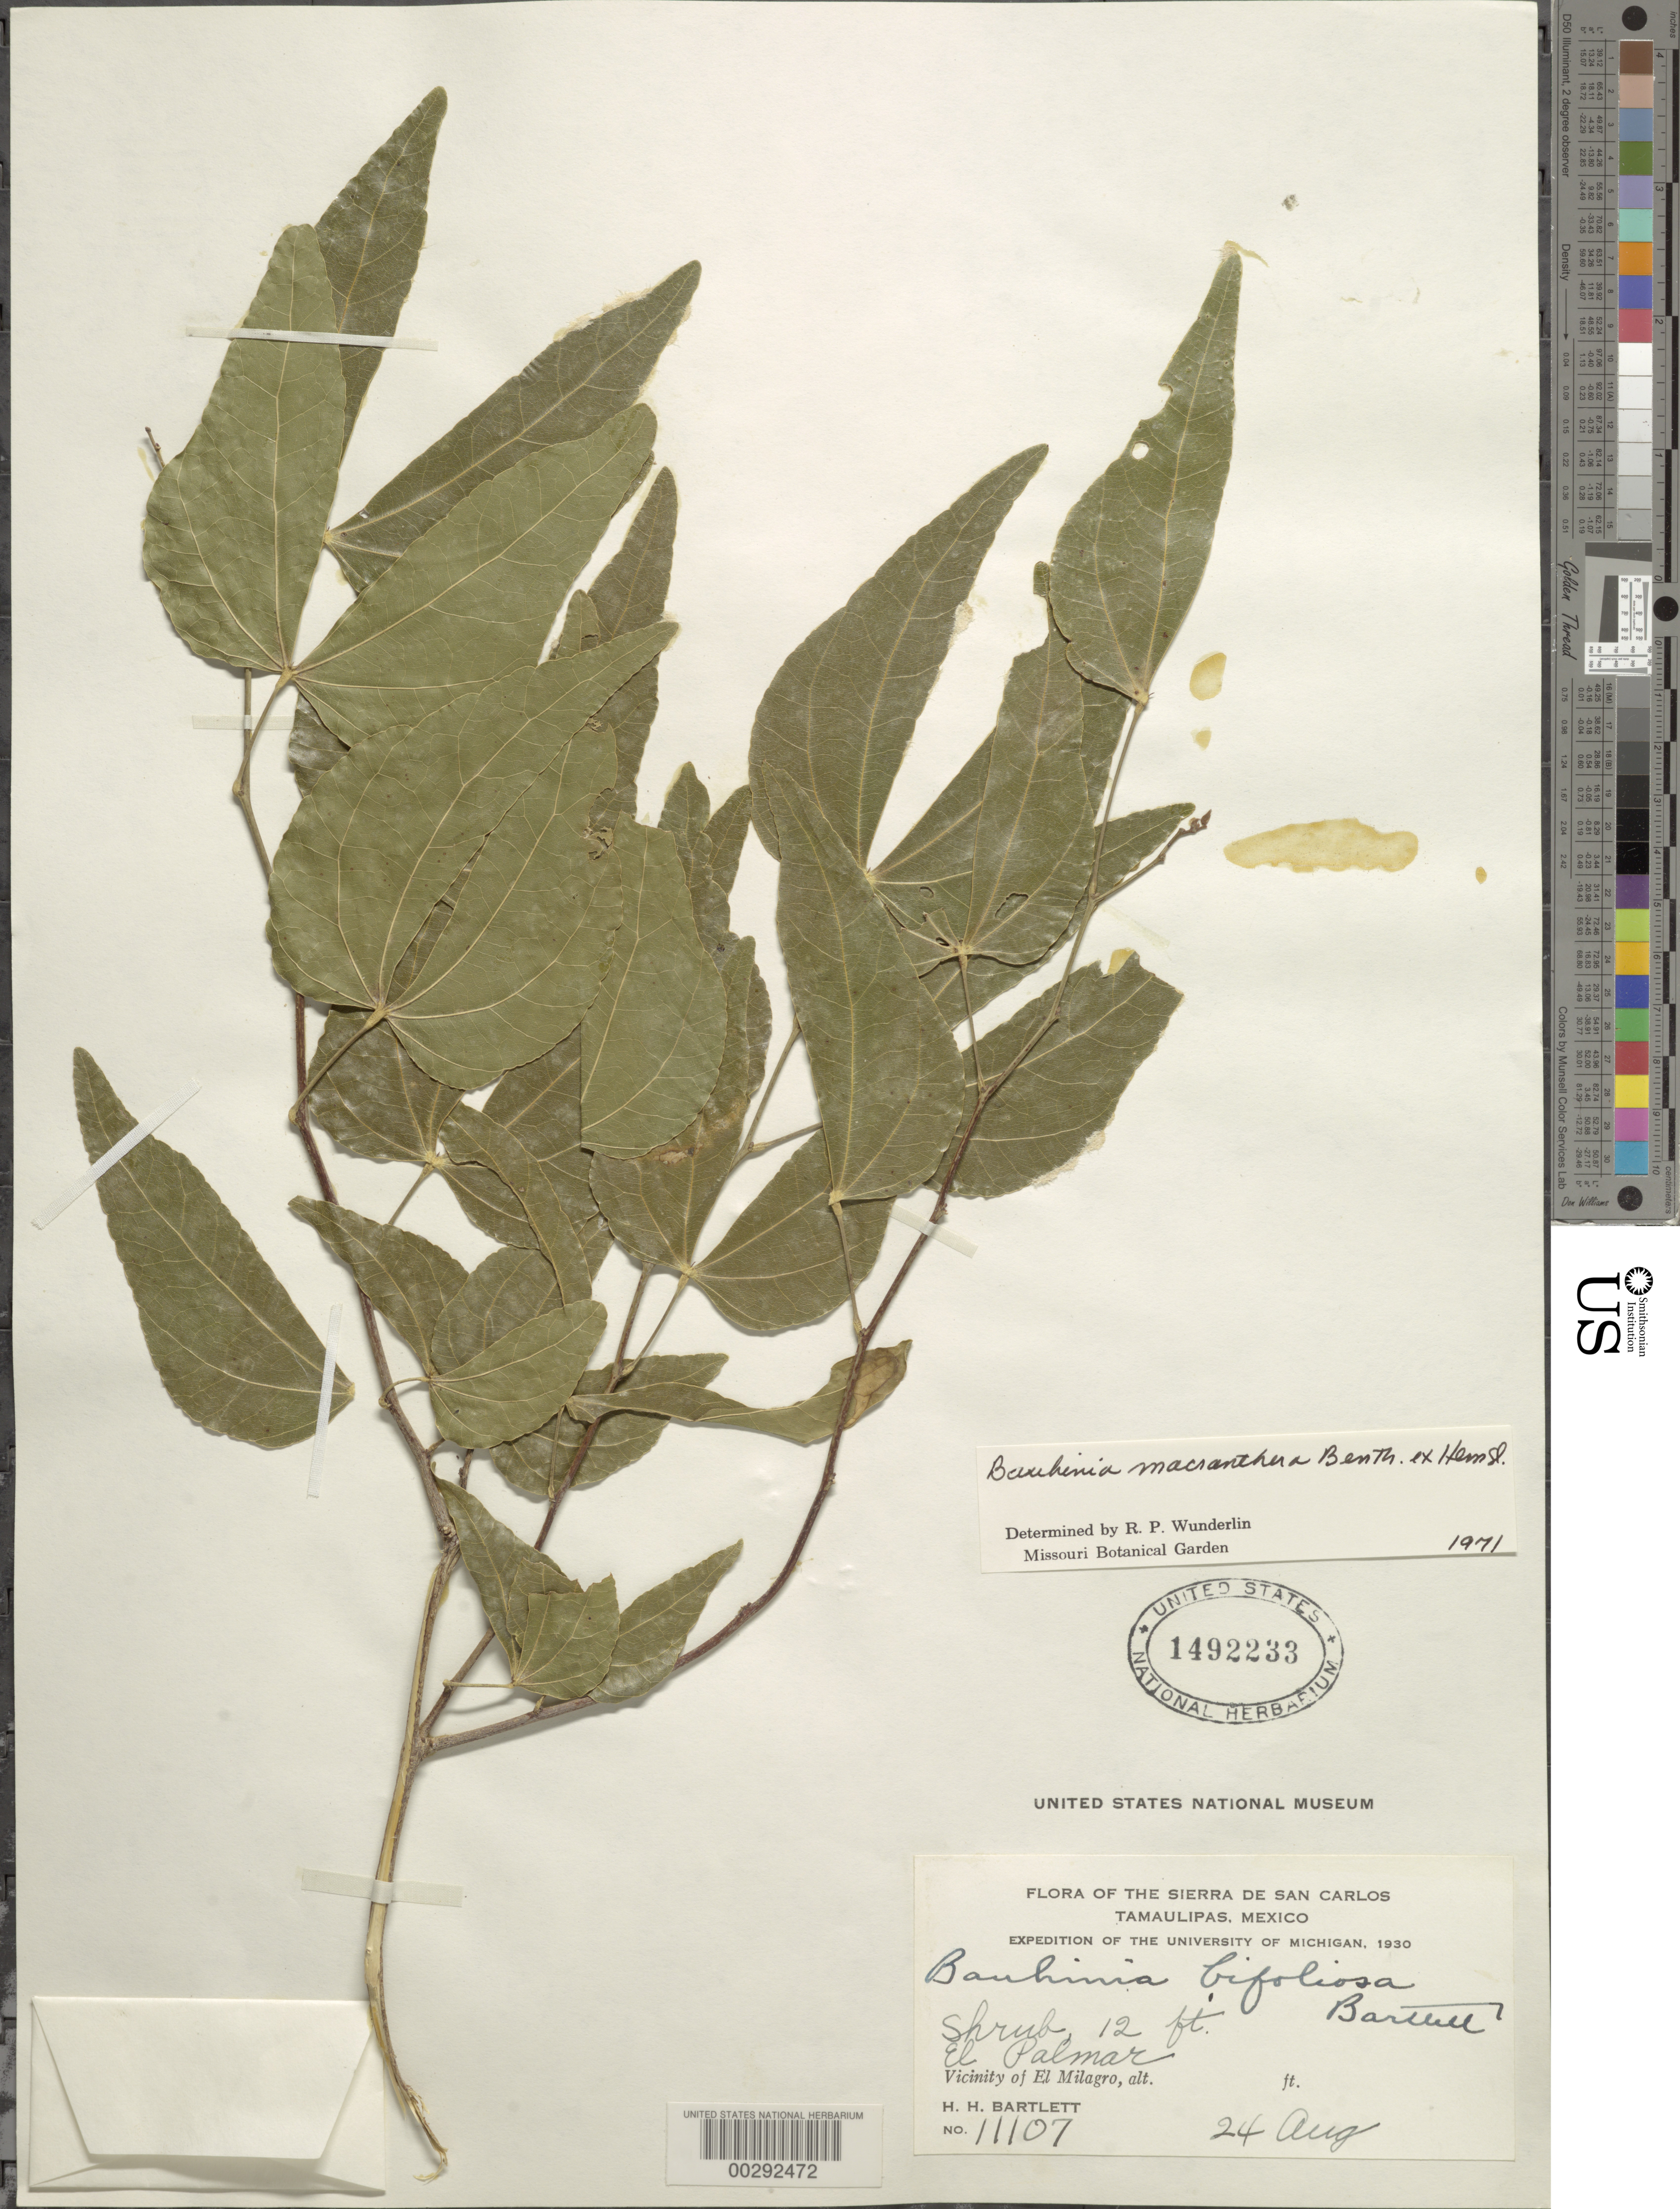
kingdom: Plantae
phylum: Tracheophyta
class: Magnoliopsida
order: Fabales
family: Fabaceae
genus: Bauhinia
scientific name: Bauhinia macranthera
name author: Benth. ex Hemsl.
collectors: H. H. Bartlett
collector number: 11107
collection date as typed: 24 Aug 1930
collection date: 1930-08-24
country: Mexico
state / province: Tamaulipas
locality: El palmar; vicinity of el milagro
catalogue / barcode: US 1492233